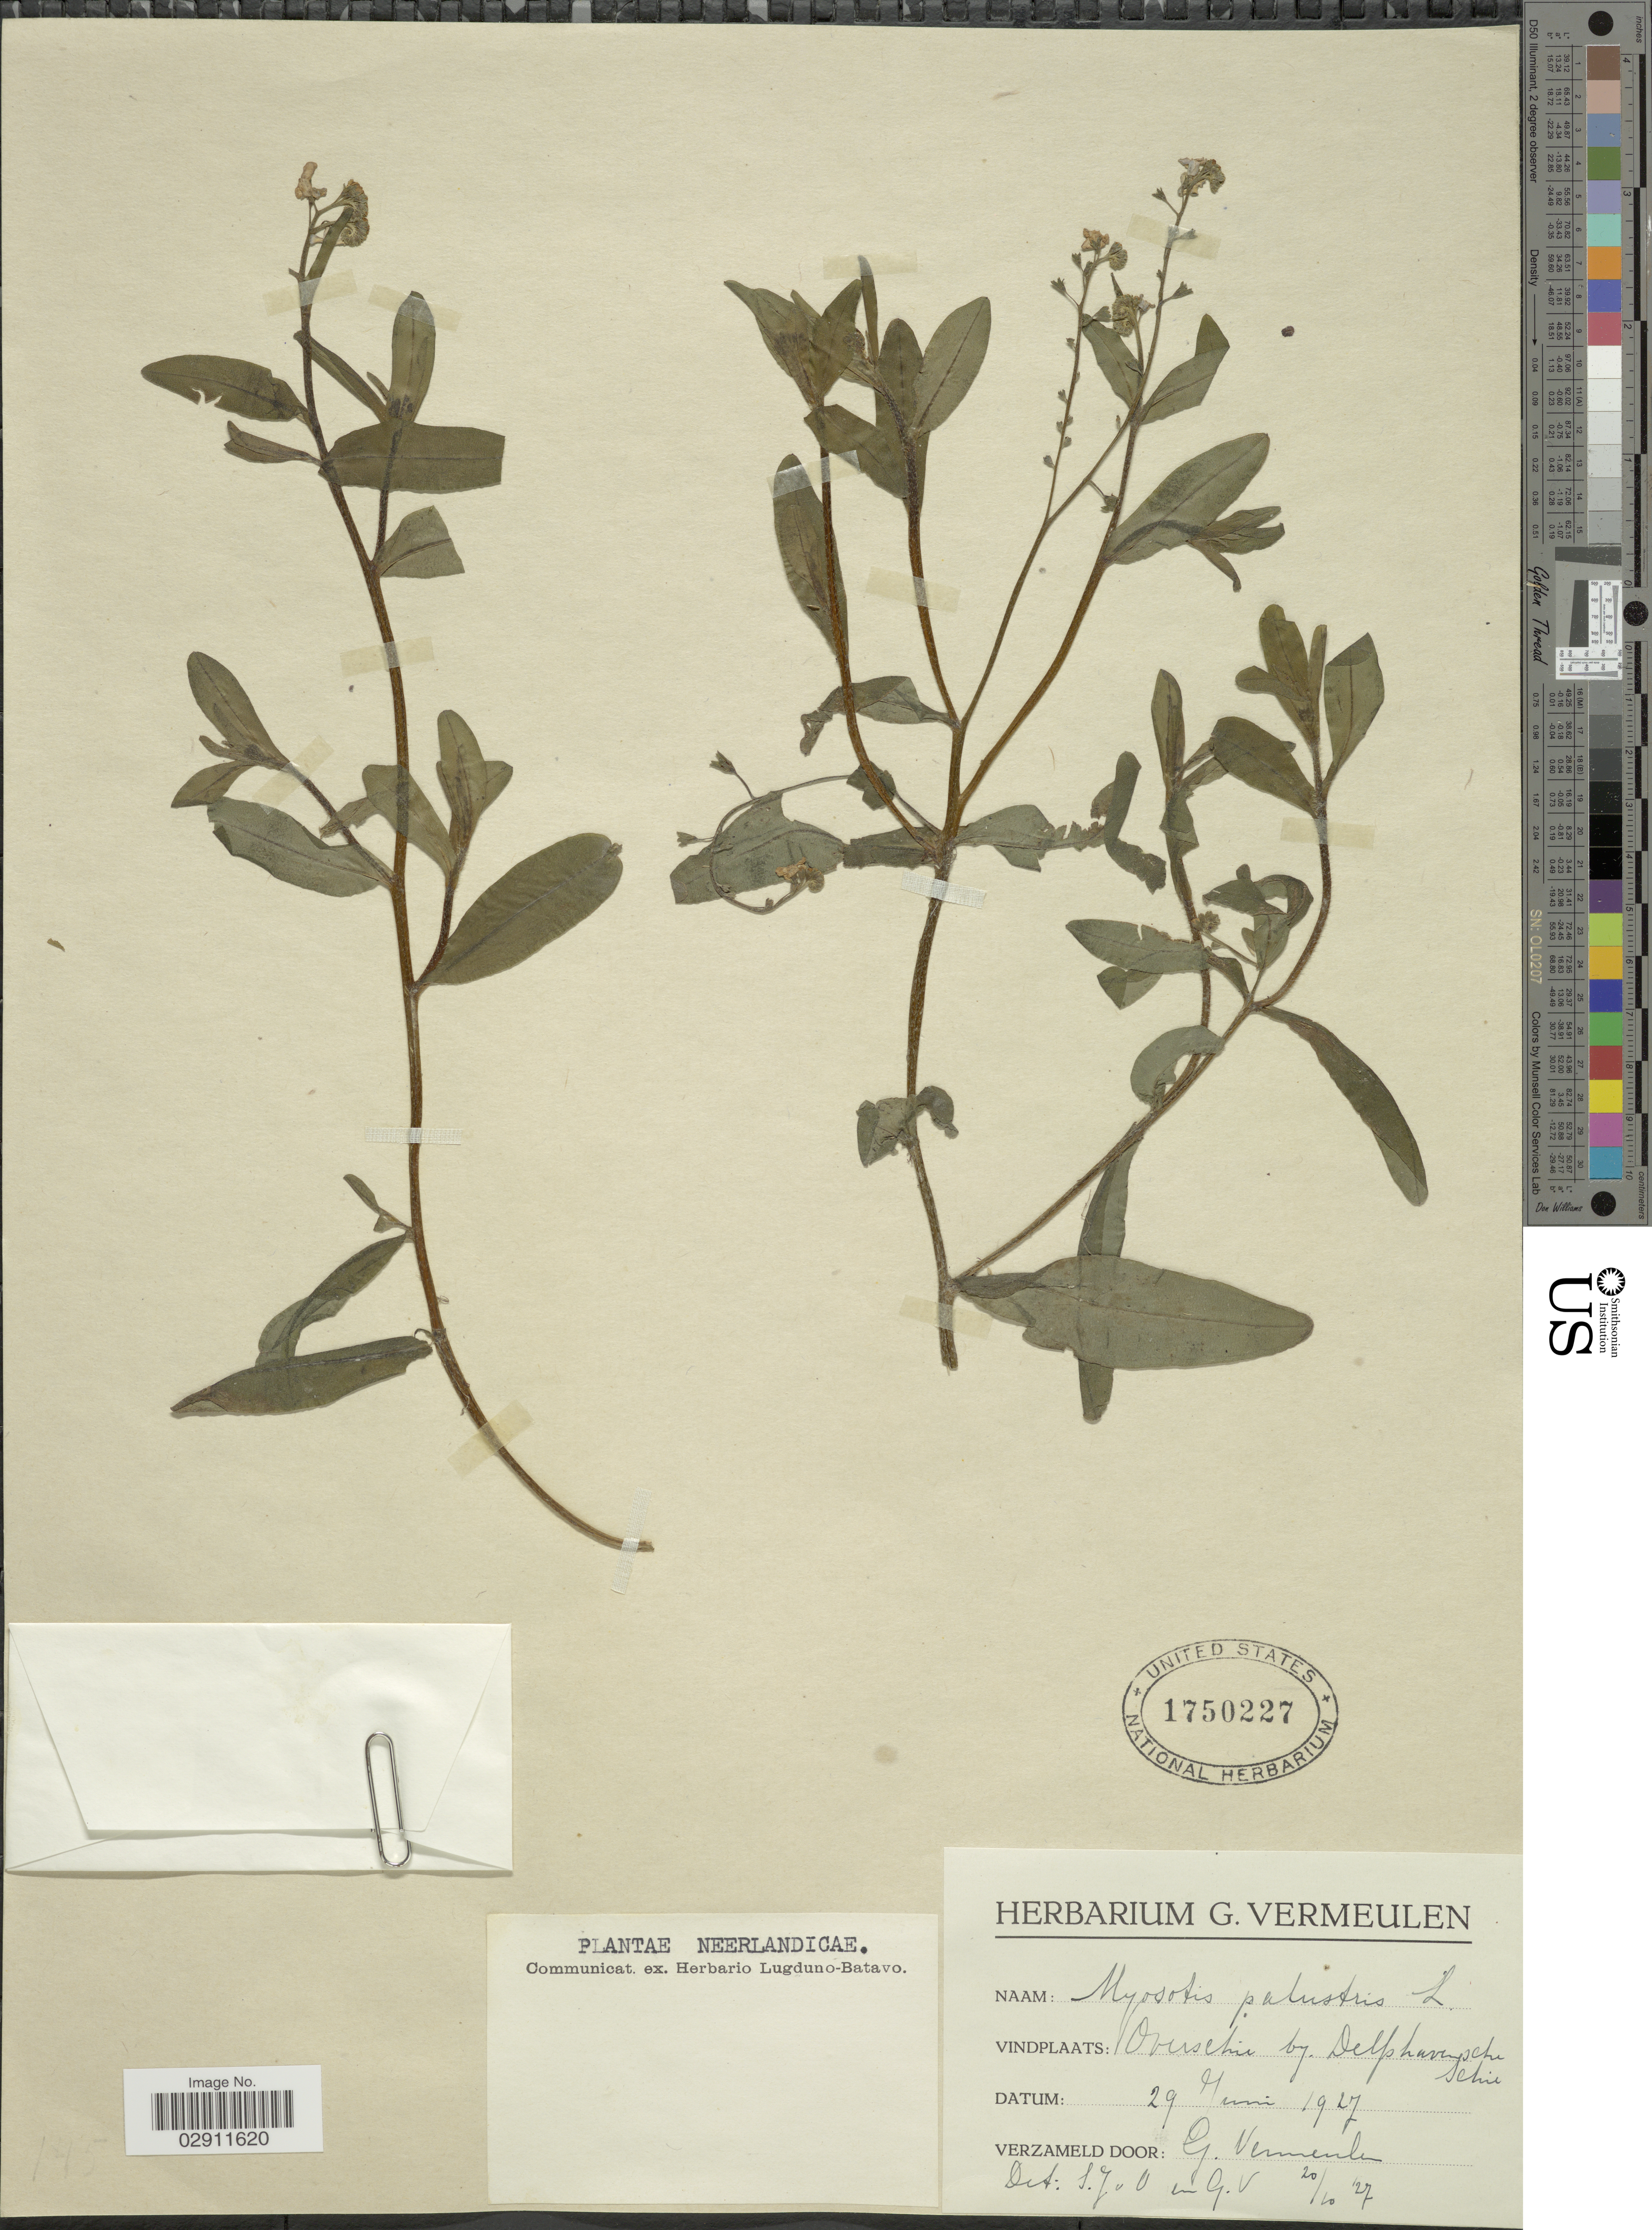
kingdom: Plantae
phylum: Tracheophyta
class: Magnoliopsida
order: Boraginales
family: Boraginaceae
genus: Myosotis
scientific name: Myosotis palustris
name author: L.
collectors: G. Vermeulen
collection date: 1927-06-29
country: Netherlands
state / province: Zuid Holland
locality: Neerlandicae, Overschie bij Delfshavensche Schie.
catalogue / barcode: US 1750227